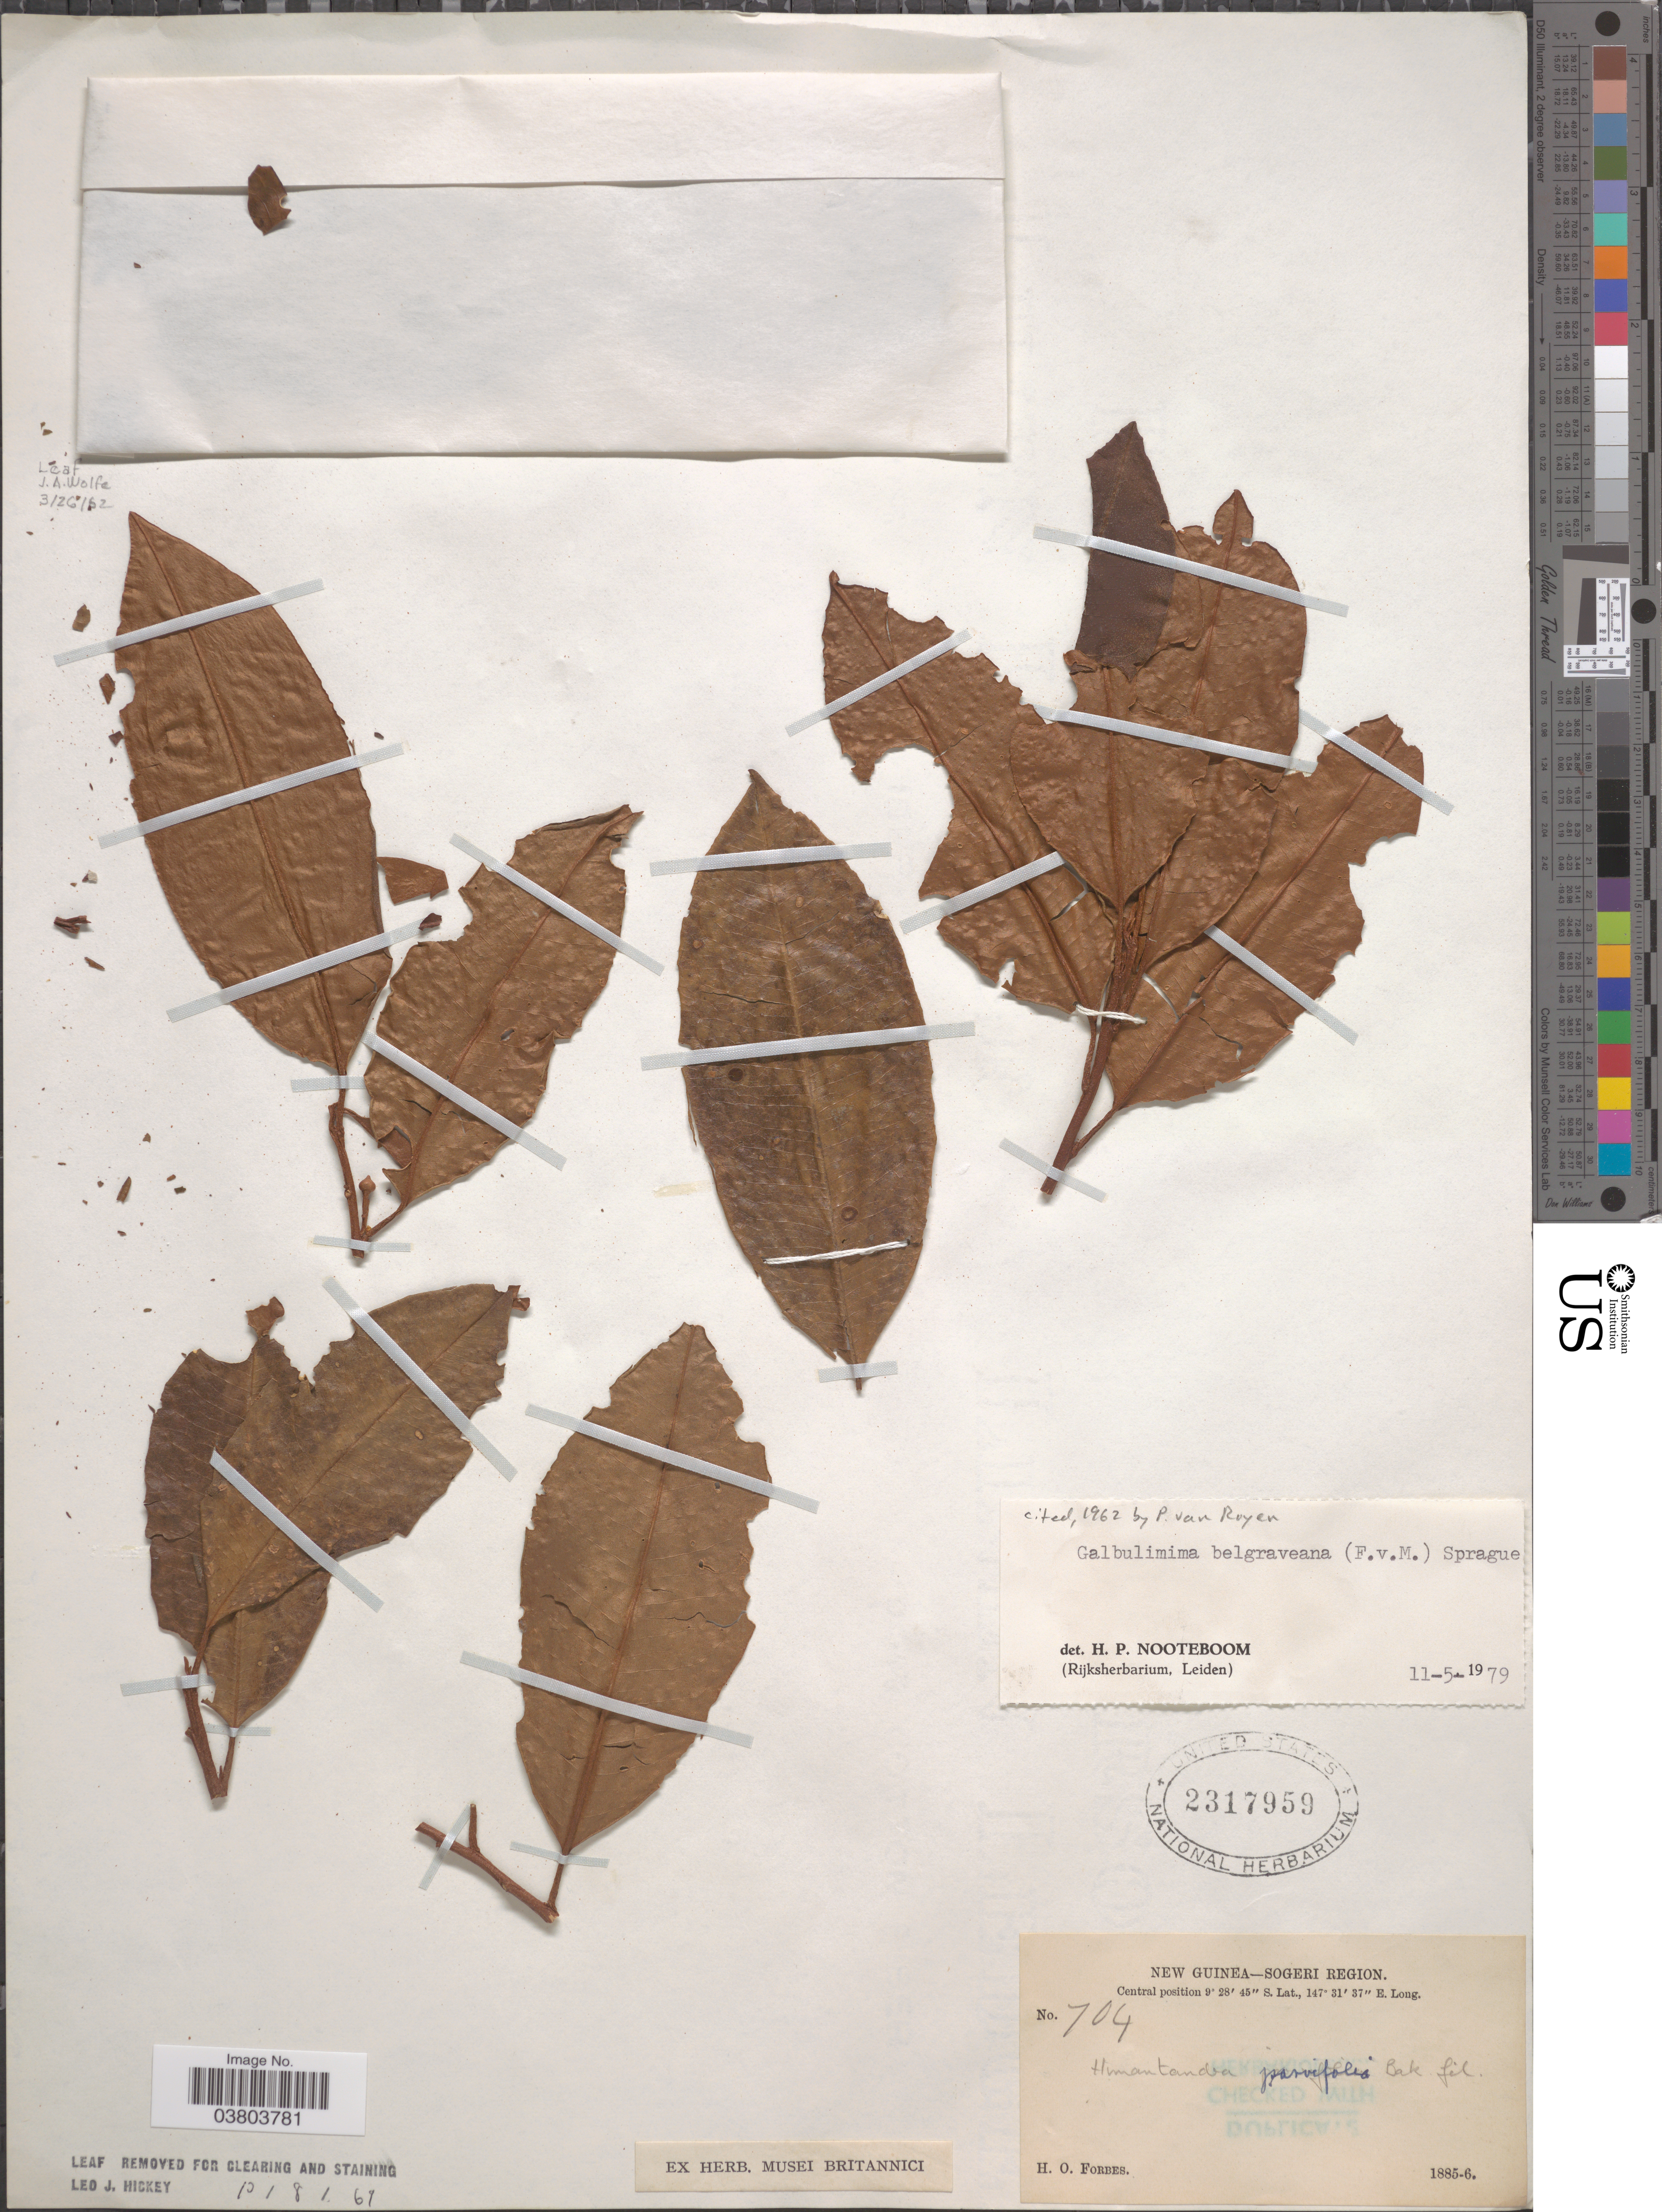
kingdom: Plantae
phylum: Tracheophyta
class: Magnoliopsida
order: Magnoliales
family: Himantandraceae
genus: Galbulimima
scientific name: Galbulimima belgraveana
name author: (F. Muell.) Sprague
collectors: H. O. Forbes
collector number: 704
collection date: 1885/1886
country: Papua New Guinea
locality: New Guinea - Sogeri Region. Central position.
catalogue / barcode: US 2317959